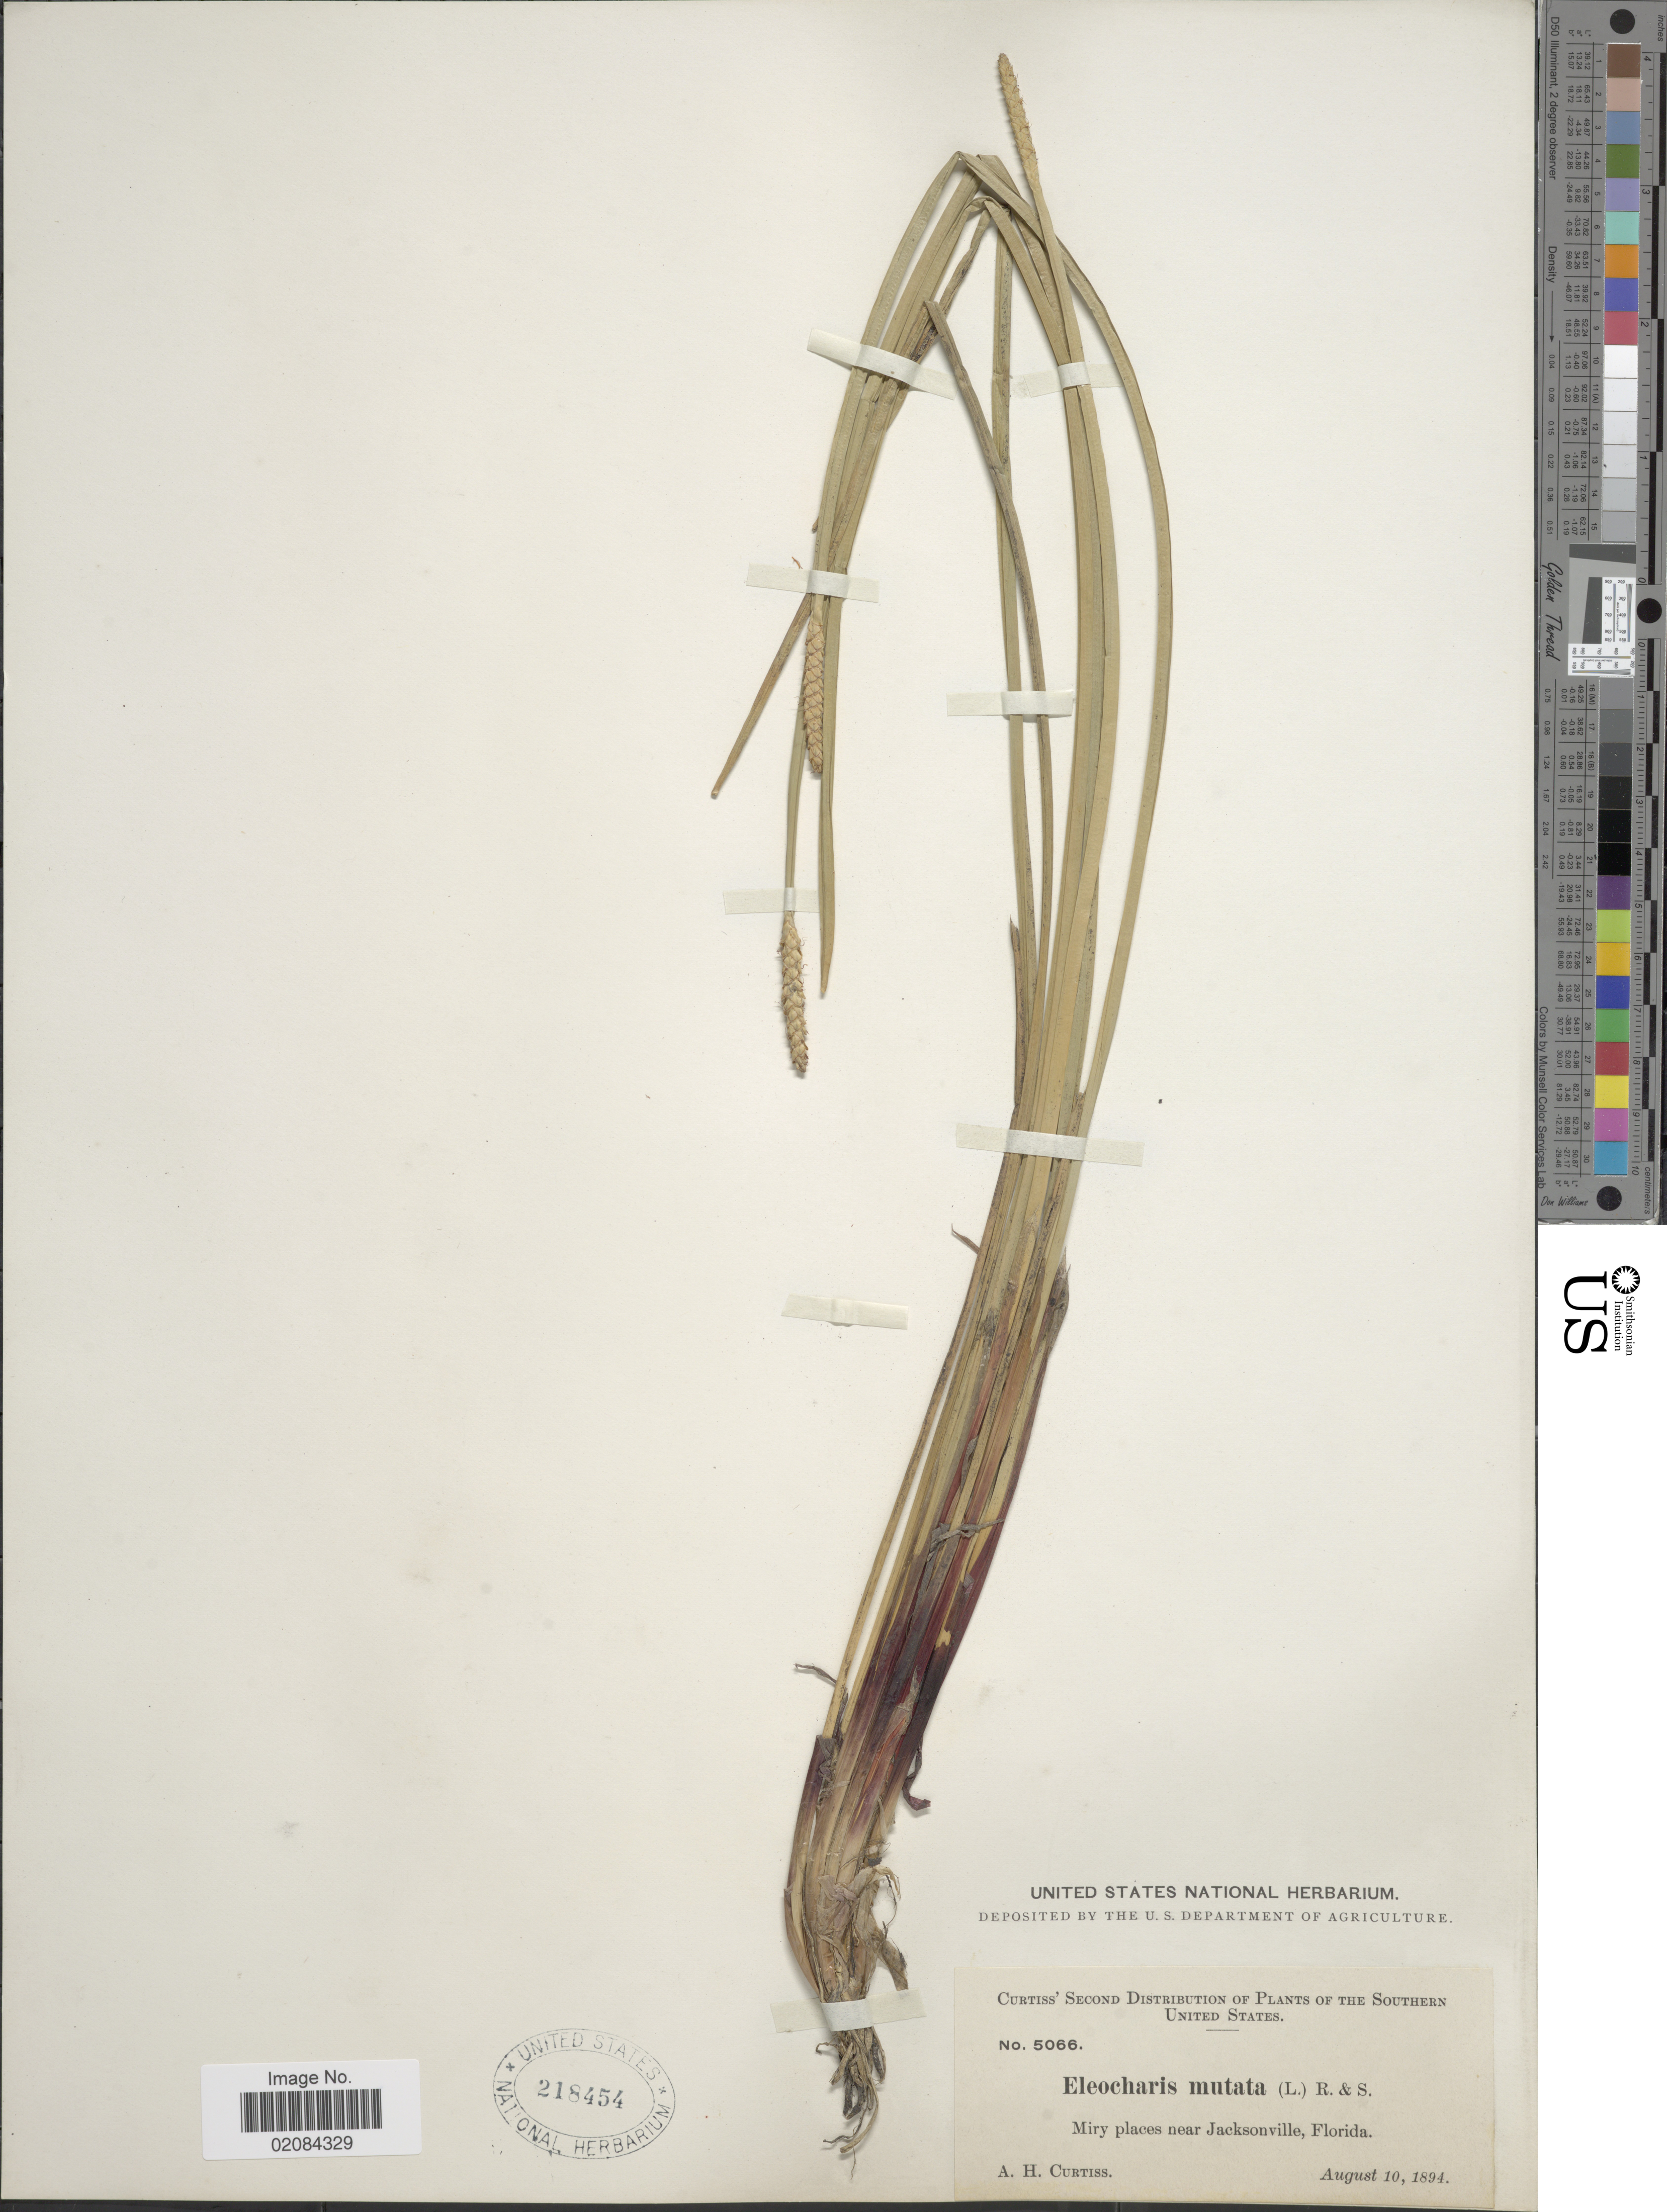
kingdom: Plantae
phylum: Tracheophyta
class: Liliopsida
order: Poales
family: Cyperaceae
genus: Eleocharis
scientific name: Eleocharis quadrangulata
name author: (Michx.) Roem. & Schult.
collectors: A. H. Curtiss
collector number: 5066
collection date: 1894-08-10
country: United States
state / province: Florida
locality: Miry places near Jacksonville, Florida.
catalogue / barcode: US 218454